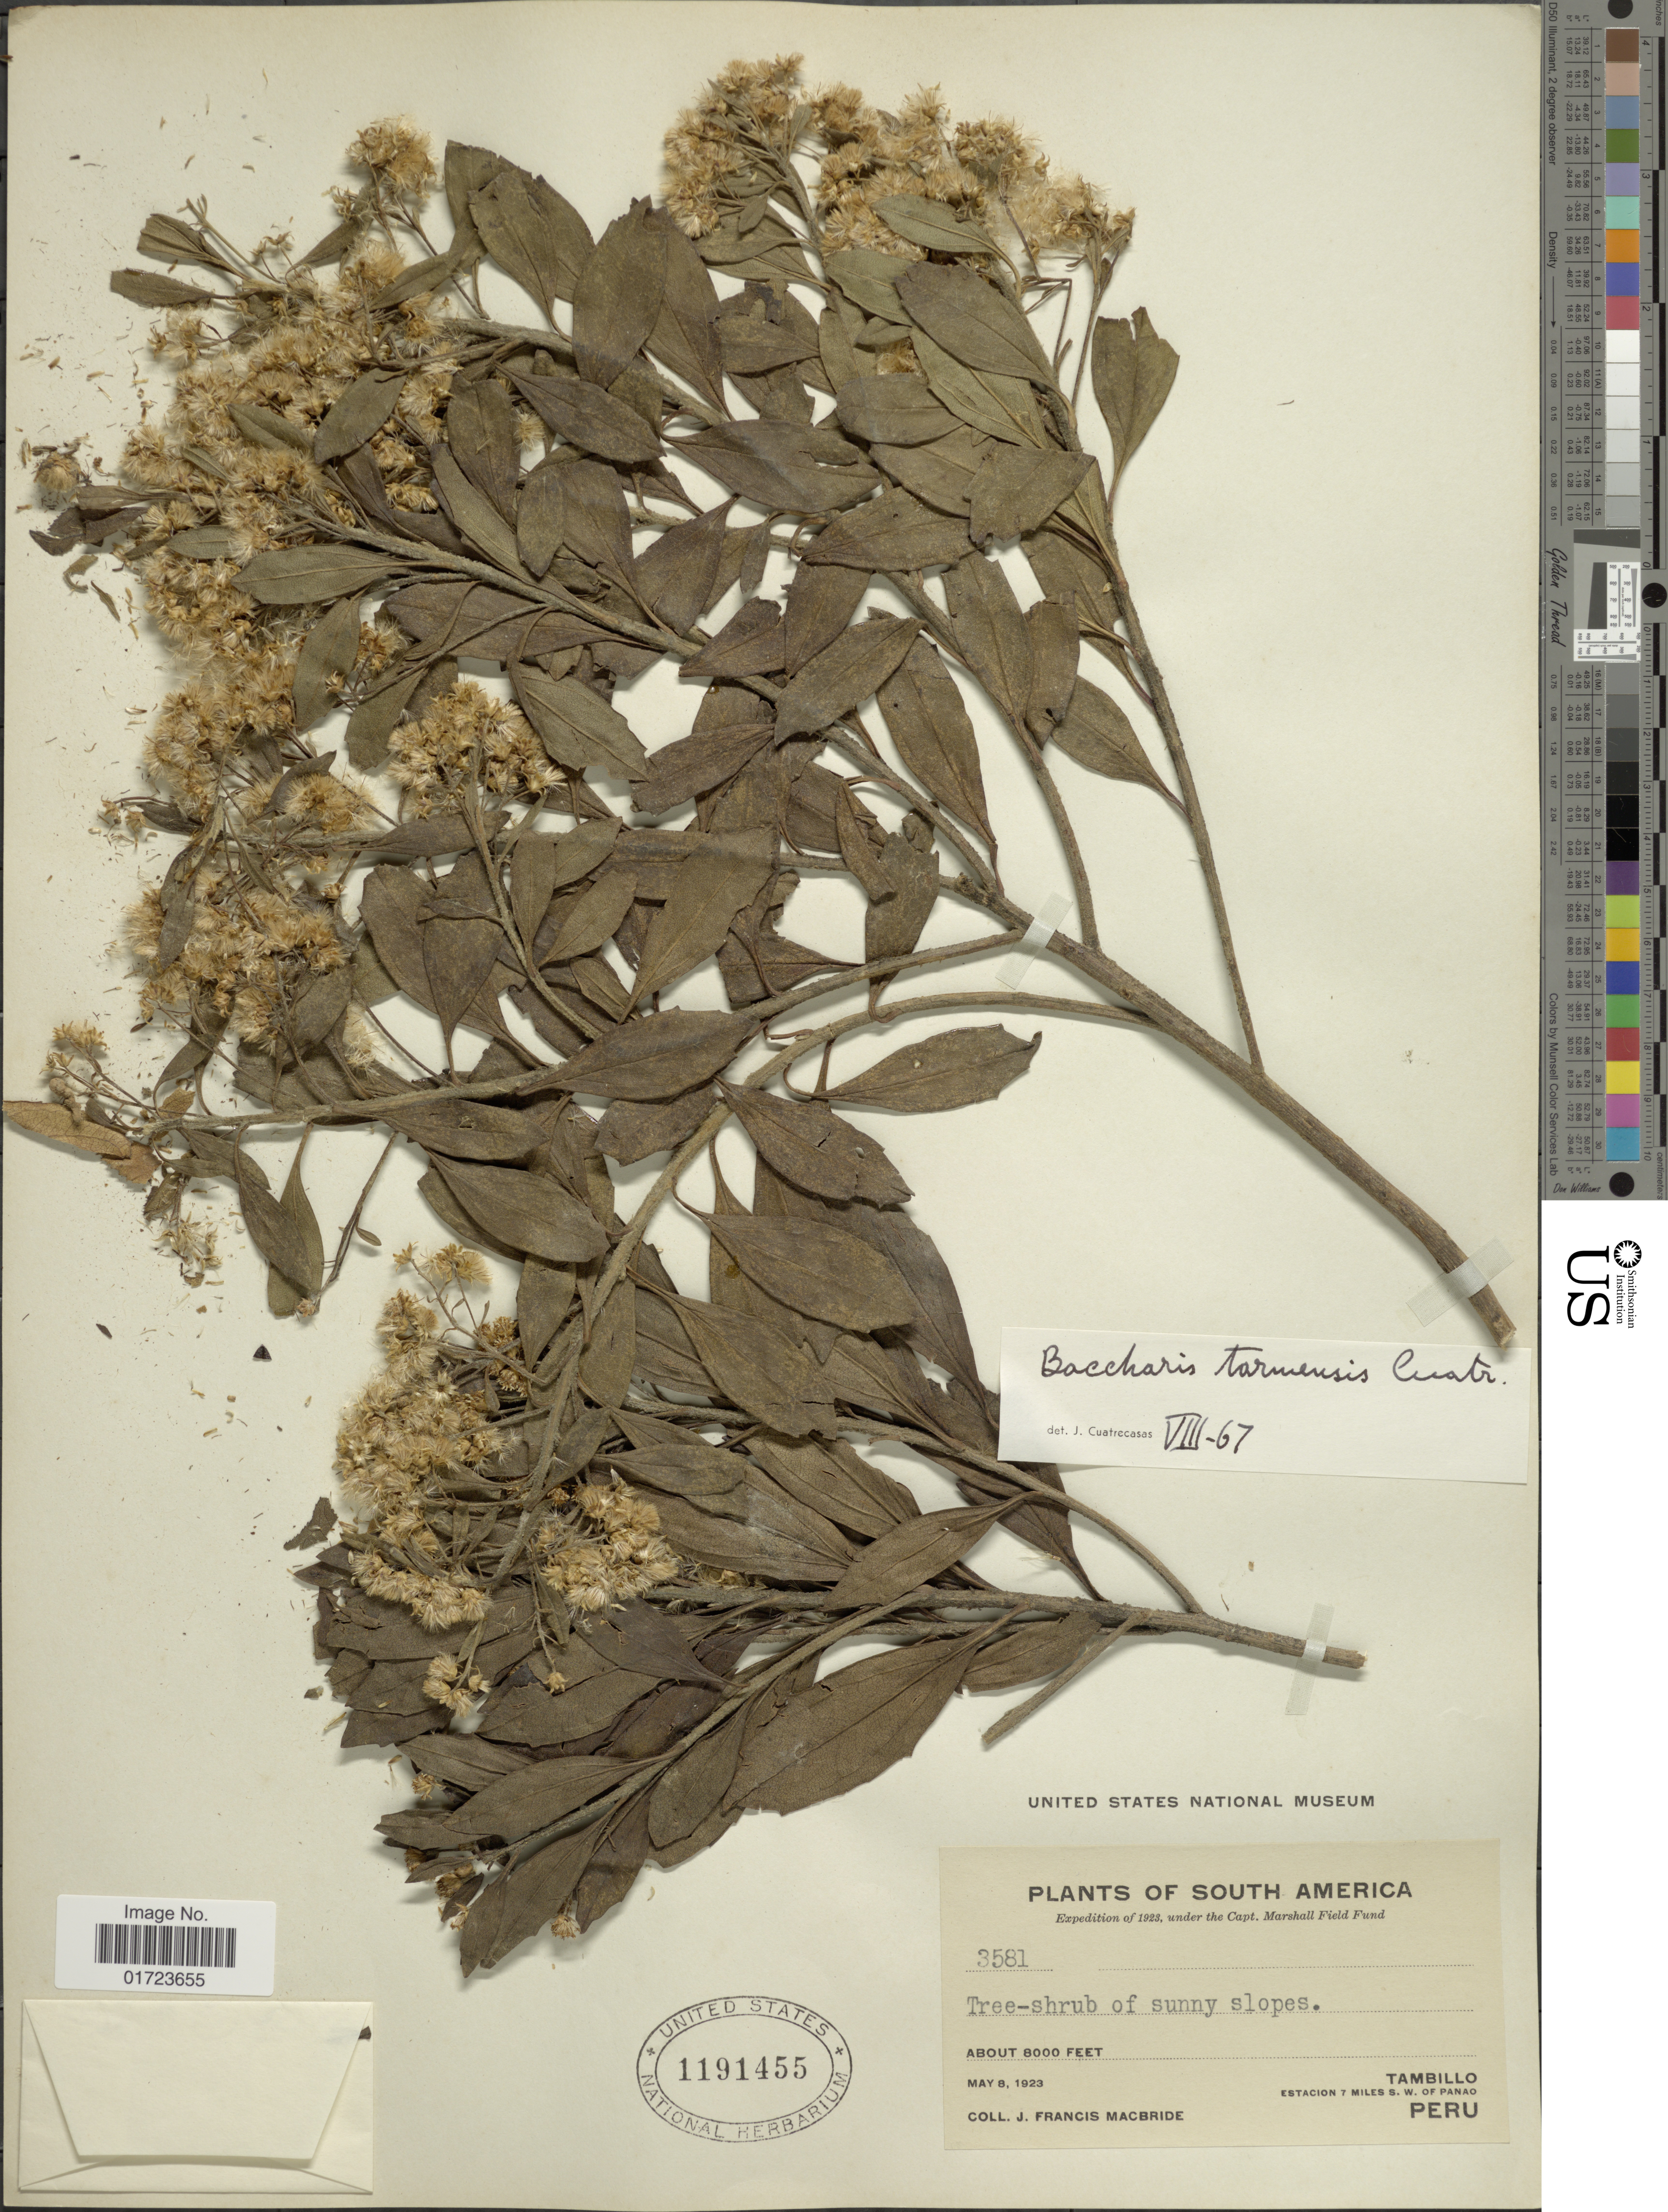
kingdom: Plantae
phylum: Tracheophyta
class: Magnoliopsida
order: Asterales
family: Asteraceae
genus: Baccharis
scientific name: Baccharis tarmensis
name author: Cuatrec.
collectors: J. F. Macbride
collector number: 3581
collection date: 1923-05-08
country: Peru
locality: Tambillo, estacion 7 miles s.w. of Panao, Peru.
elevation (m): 2438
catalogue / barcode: US 1191455